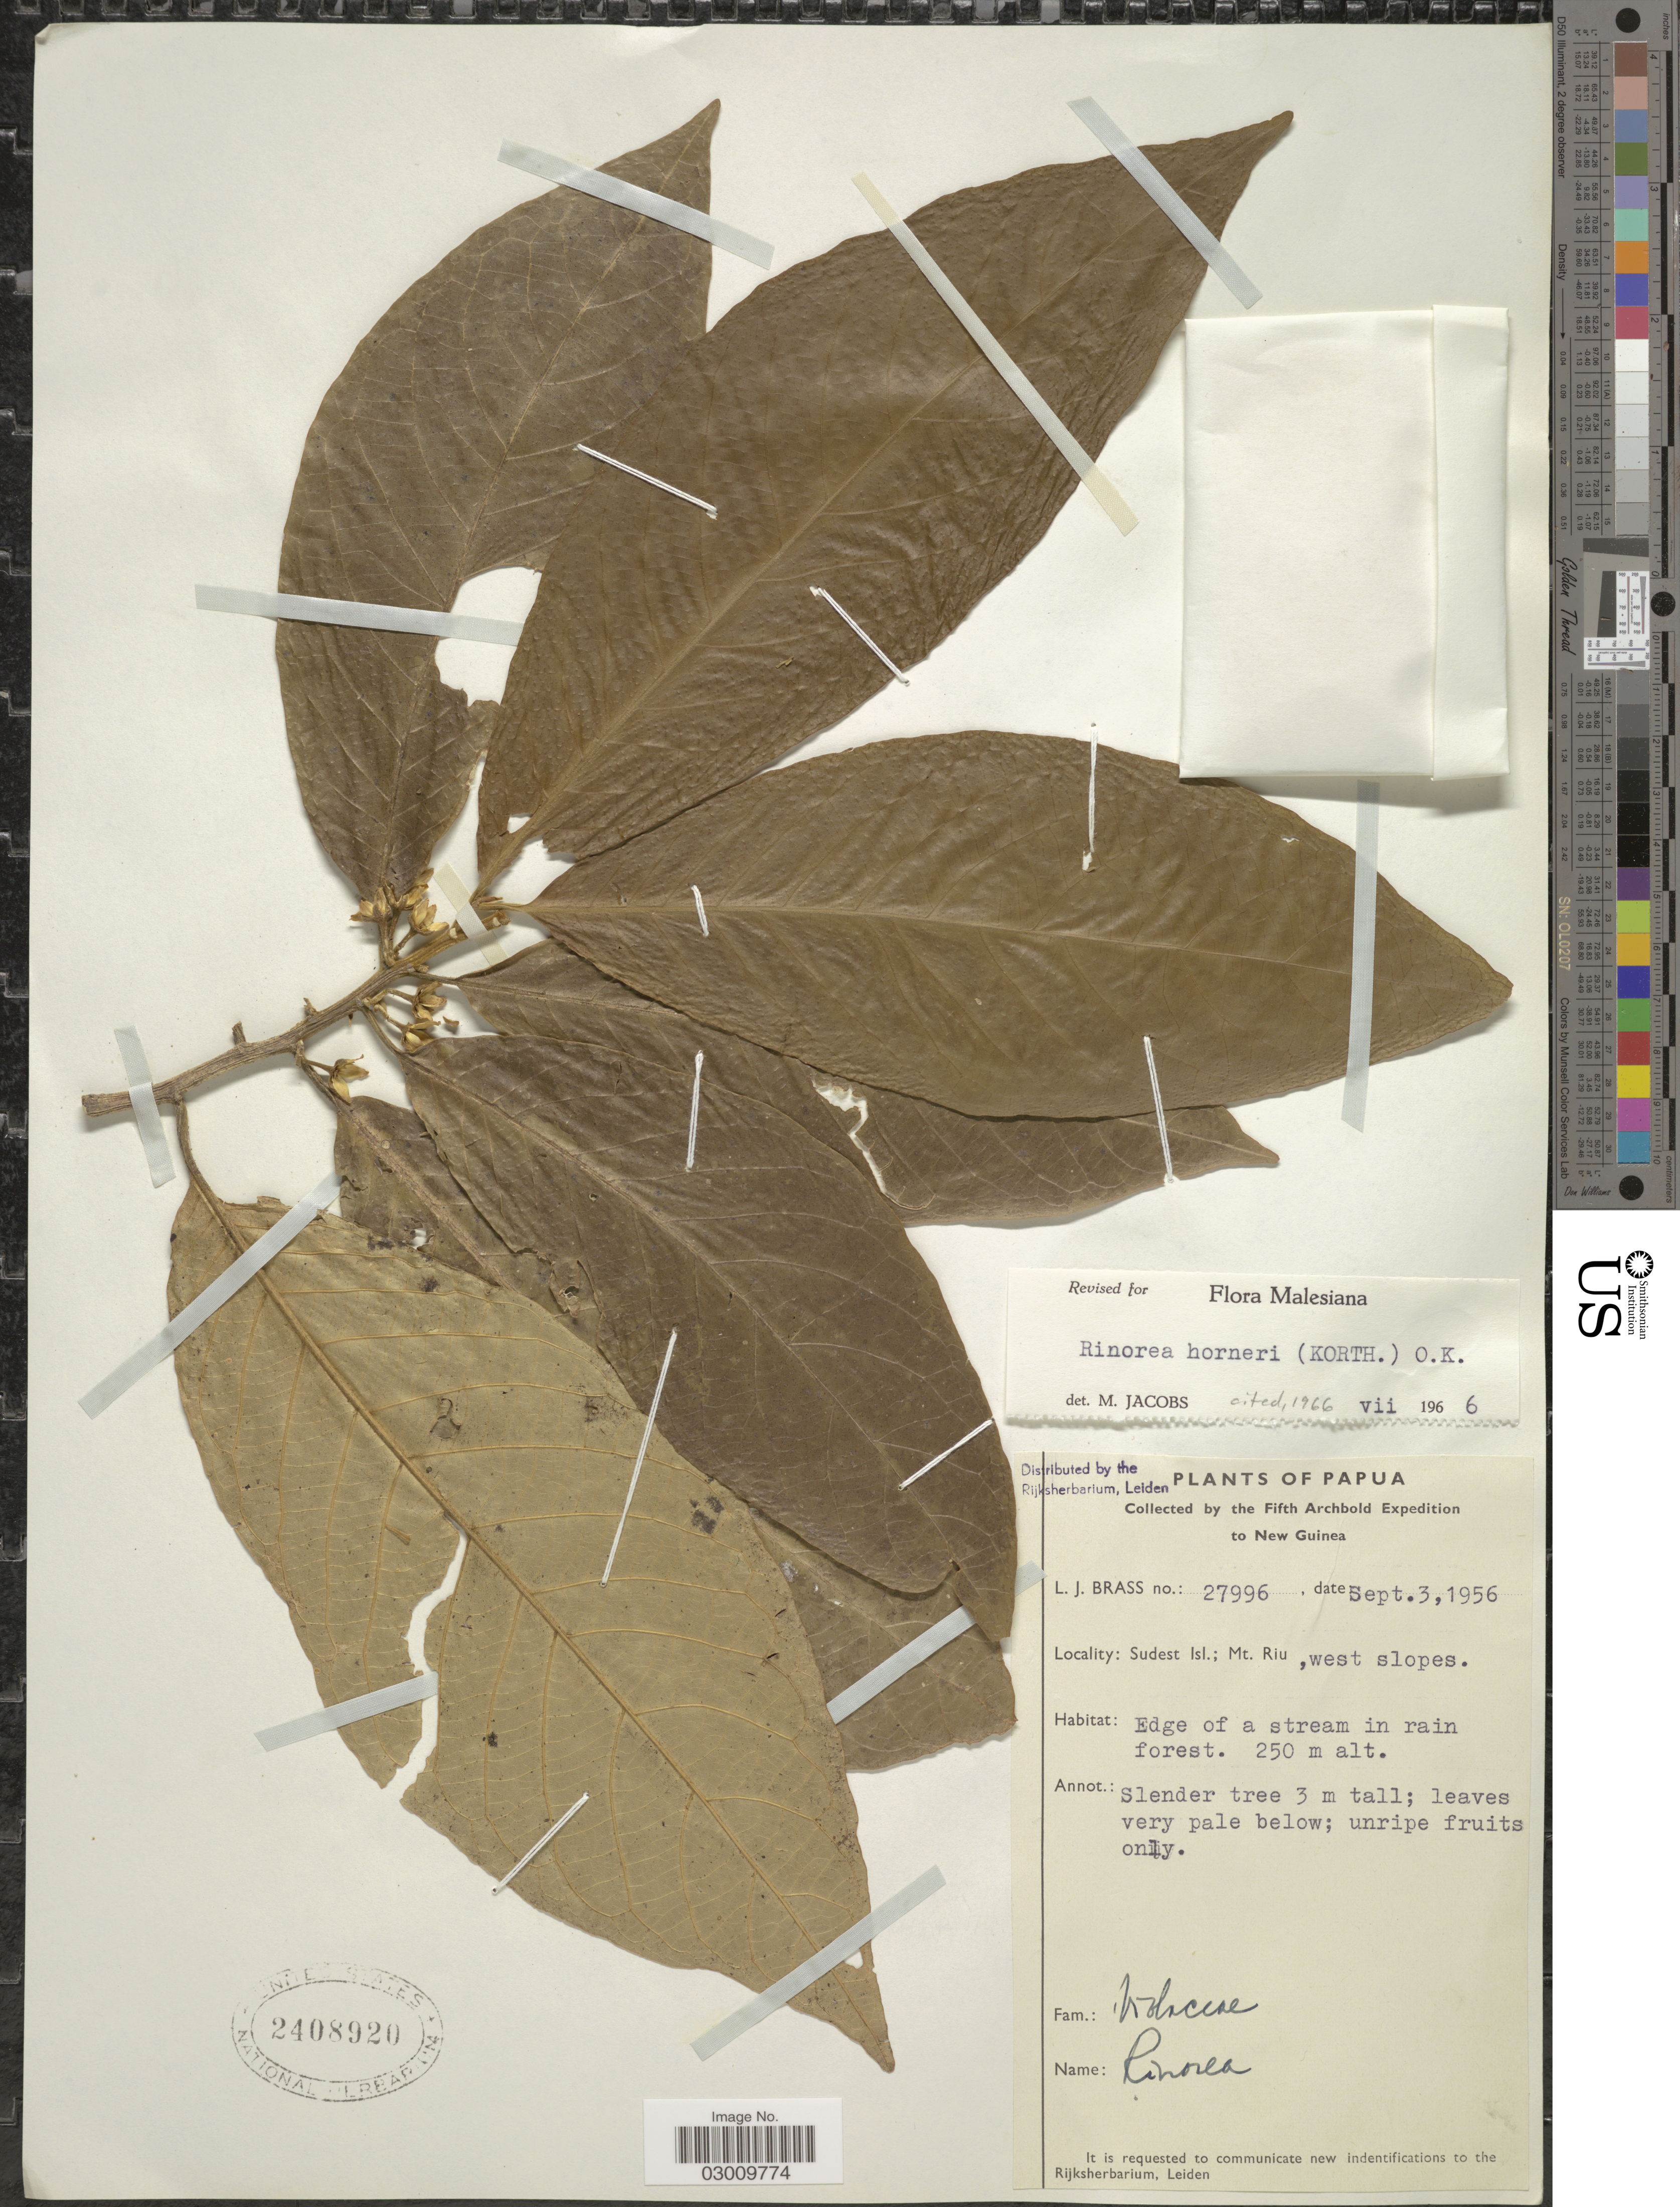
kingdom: Plantae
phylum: Tracheophyta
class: Magnoliopsida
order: Malpighiales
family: Violaceae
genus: Rinorea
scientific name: Rinorea horneri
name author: (Korth.) Kuntze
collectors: L. J. Brass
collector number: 27996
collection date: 1956-09-03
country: Papua New Guinea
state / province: Milne Bay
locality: New Guinea. Sudest Isl.; Mt. Riu, west slopes.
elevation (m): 250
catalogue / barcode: US 2408920